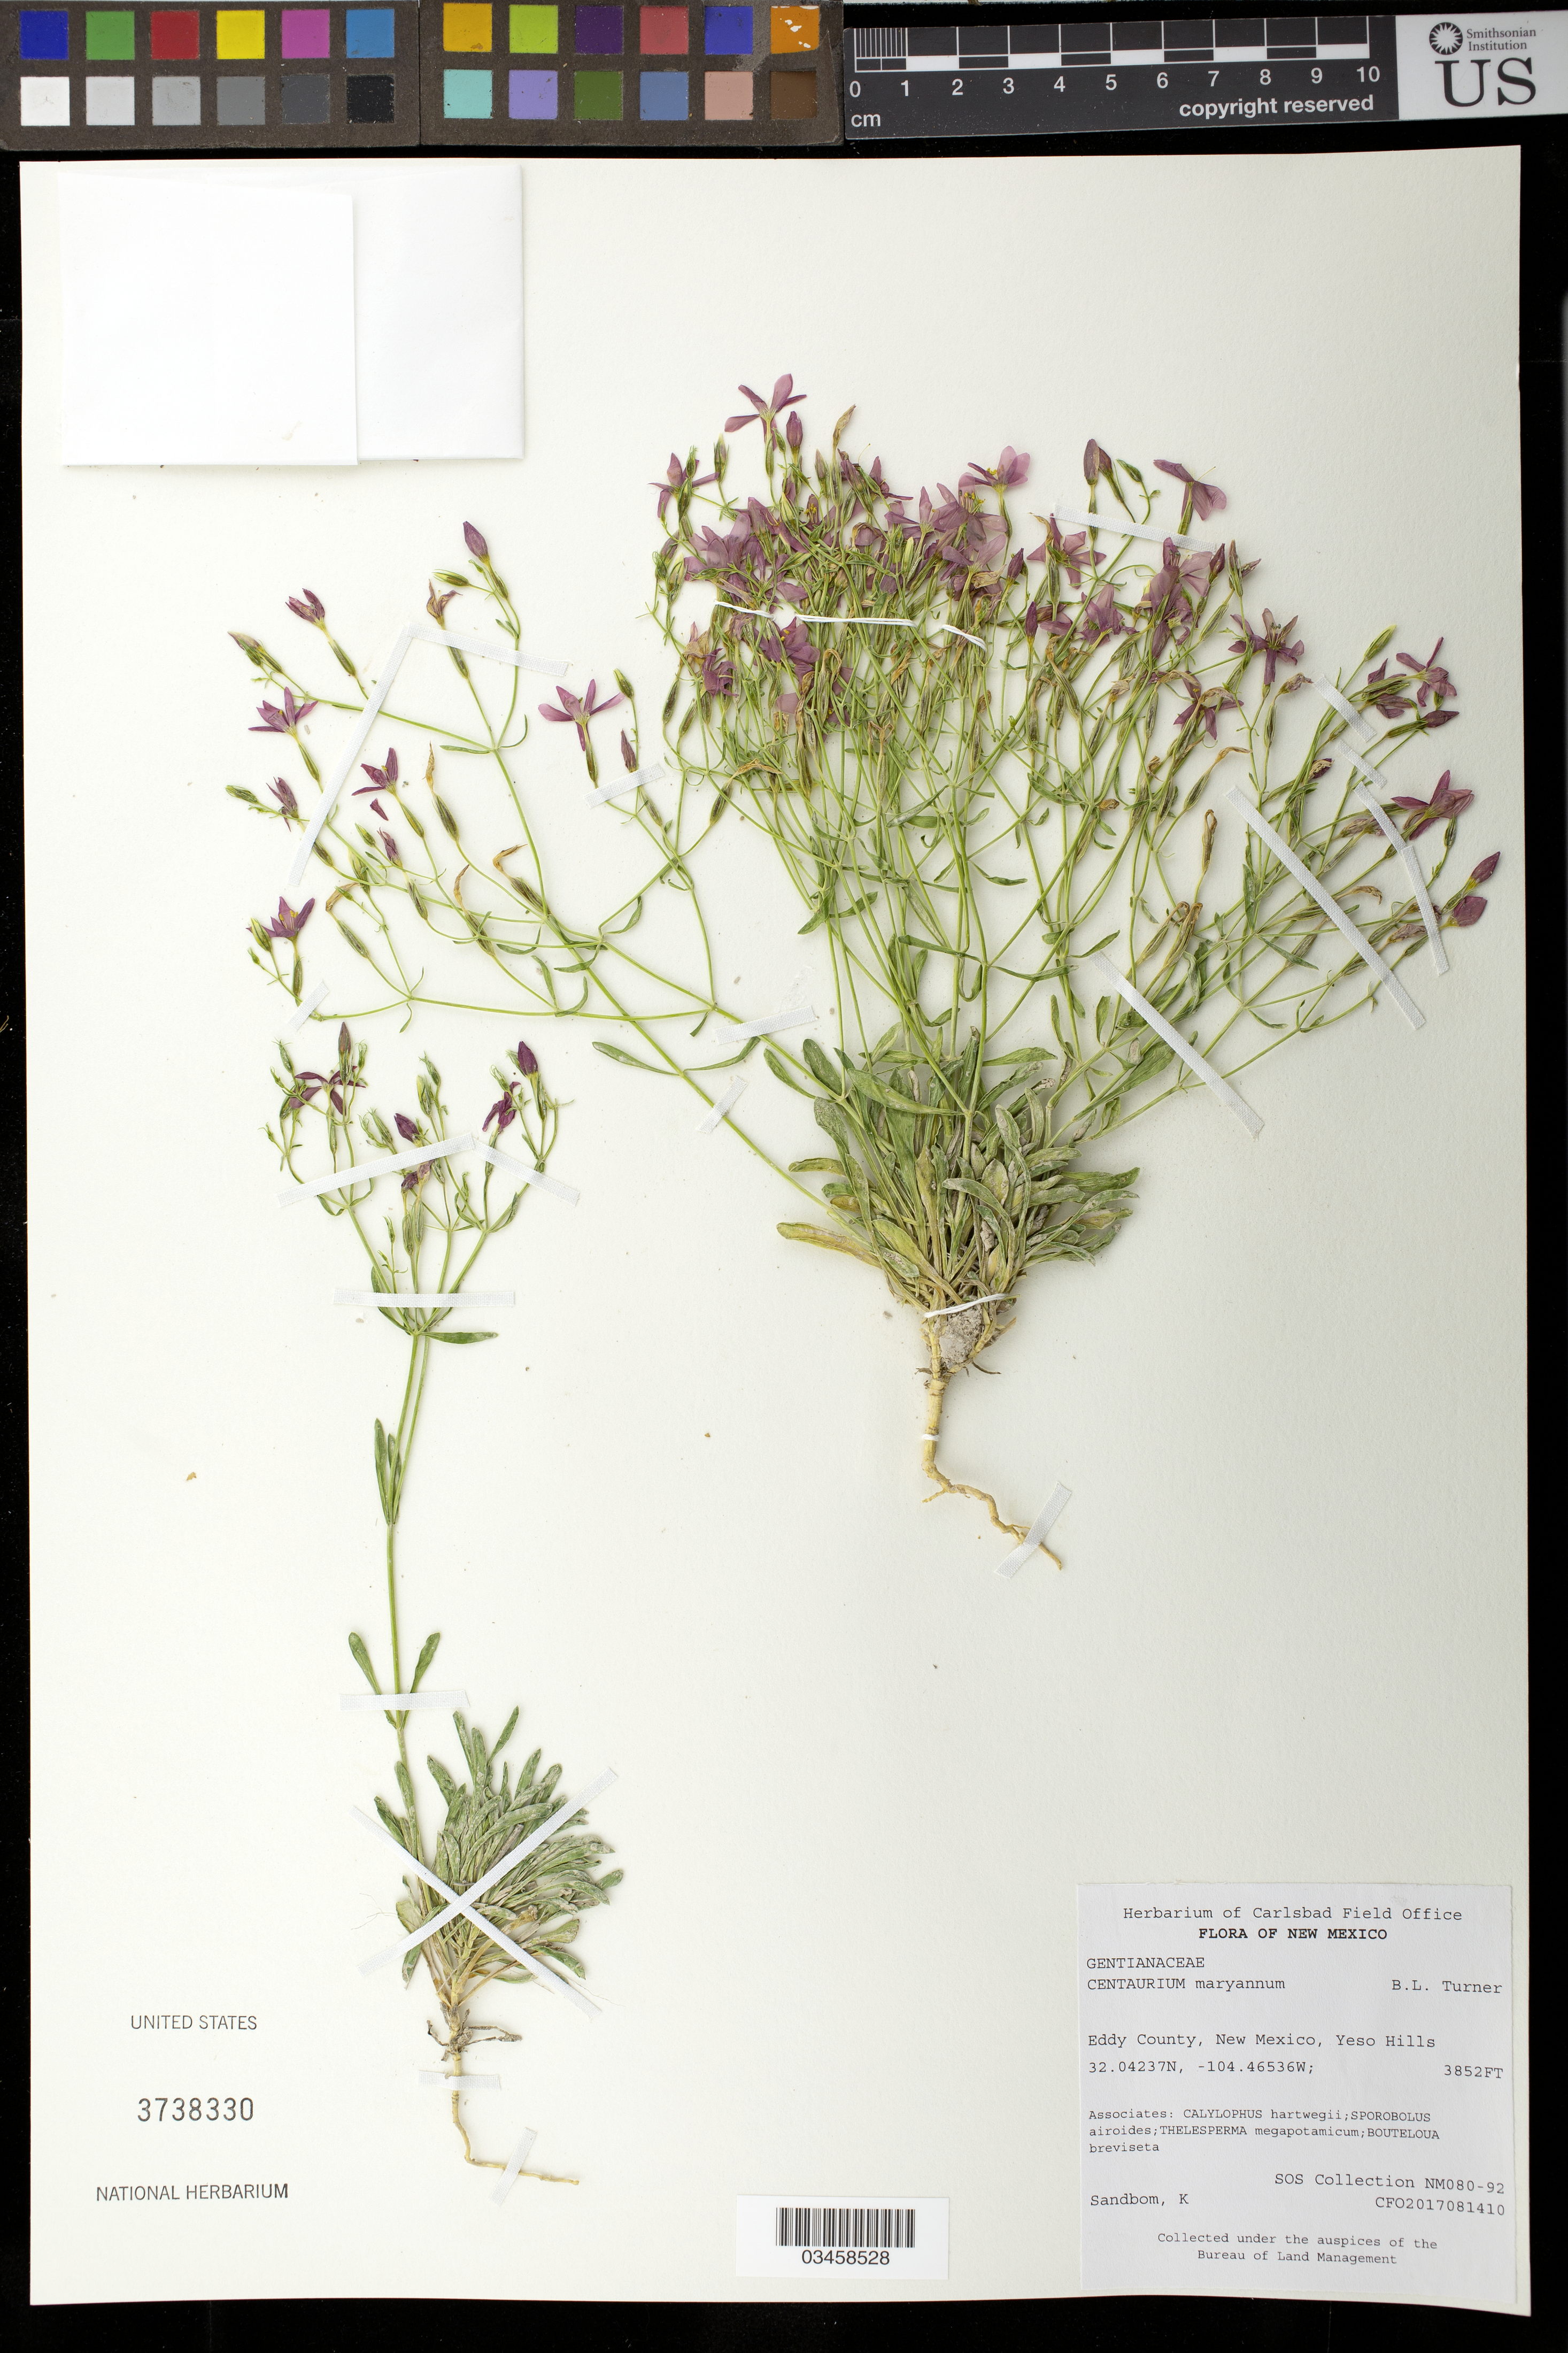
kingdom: Plantae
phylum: Tracheophyta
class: Magnoliopsida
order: Gentianales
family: Gentianaceae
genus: Centaurium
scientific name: Centaurium maryannum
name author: B.L. Turner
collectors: K. Sandbom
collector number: NM080-92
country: United States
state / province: New Mexico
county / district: Eddy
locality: Yeso Hills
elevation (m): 1174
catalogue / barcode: US 3738330